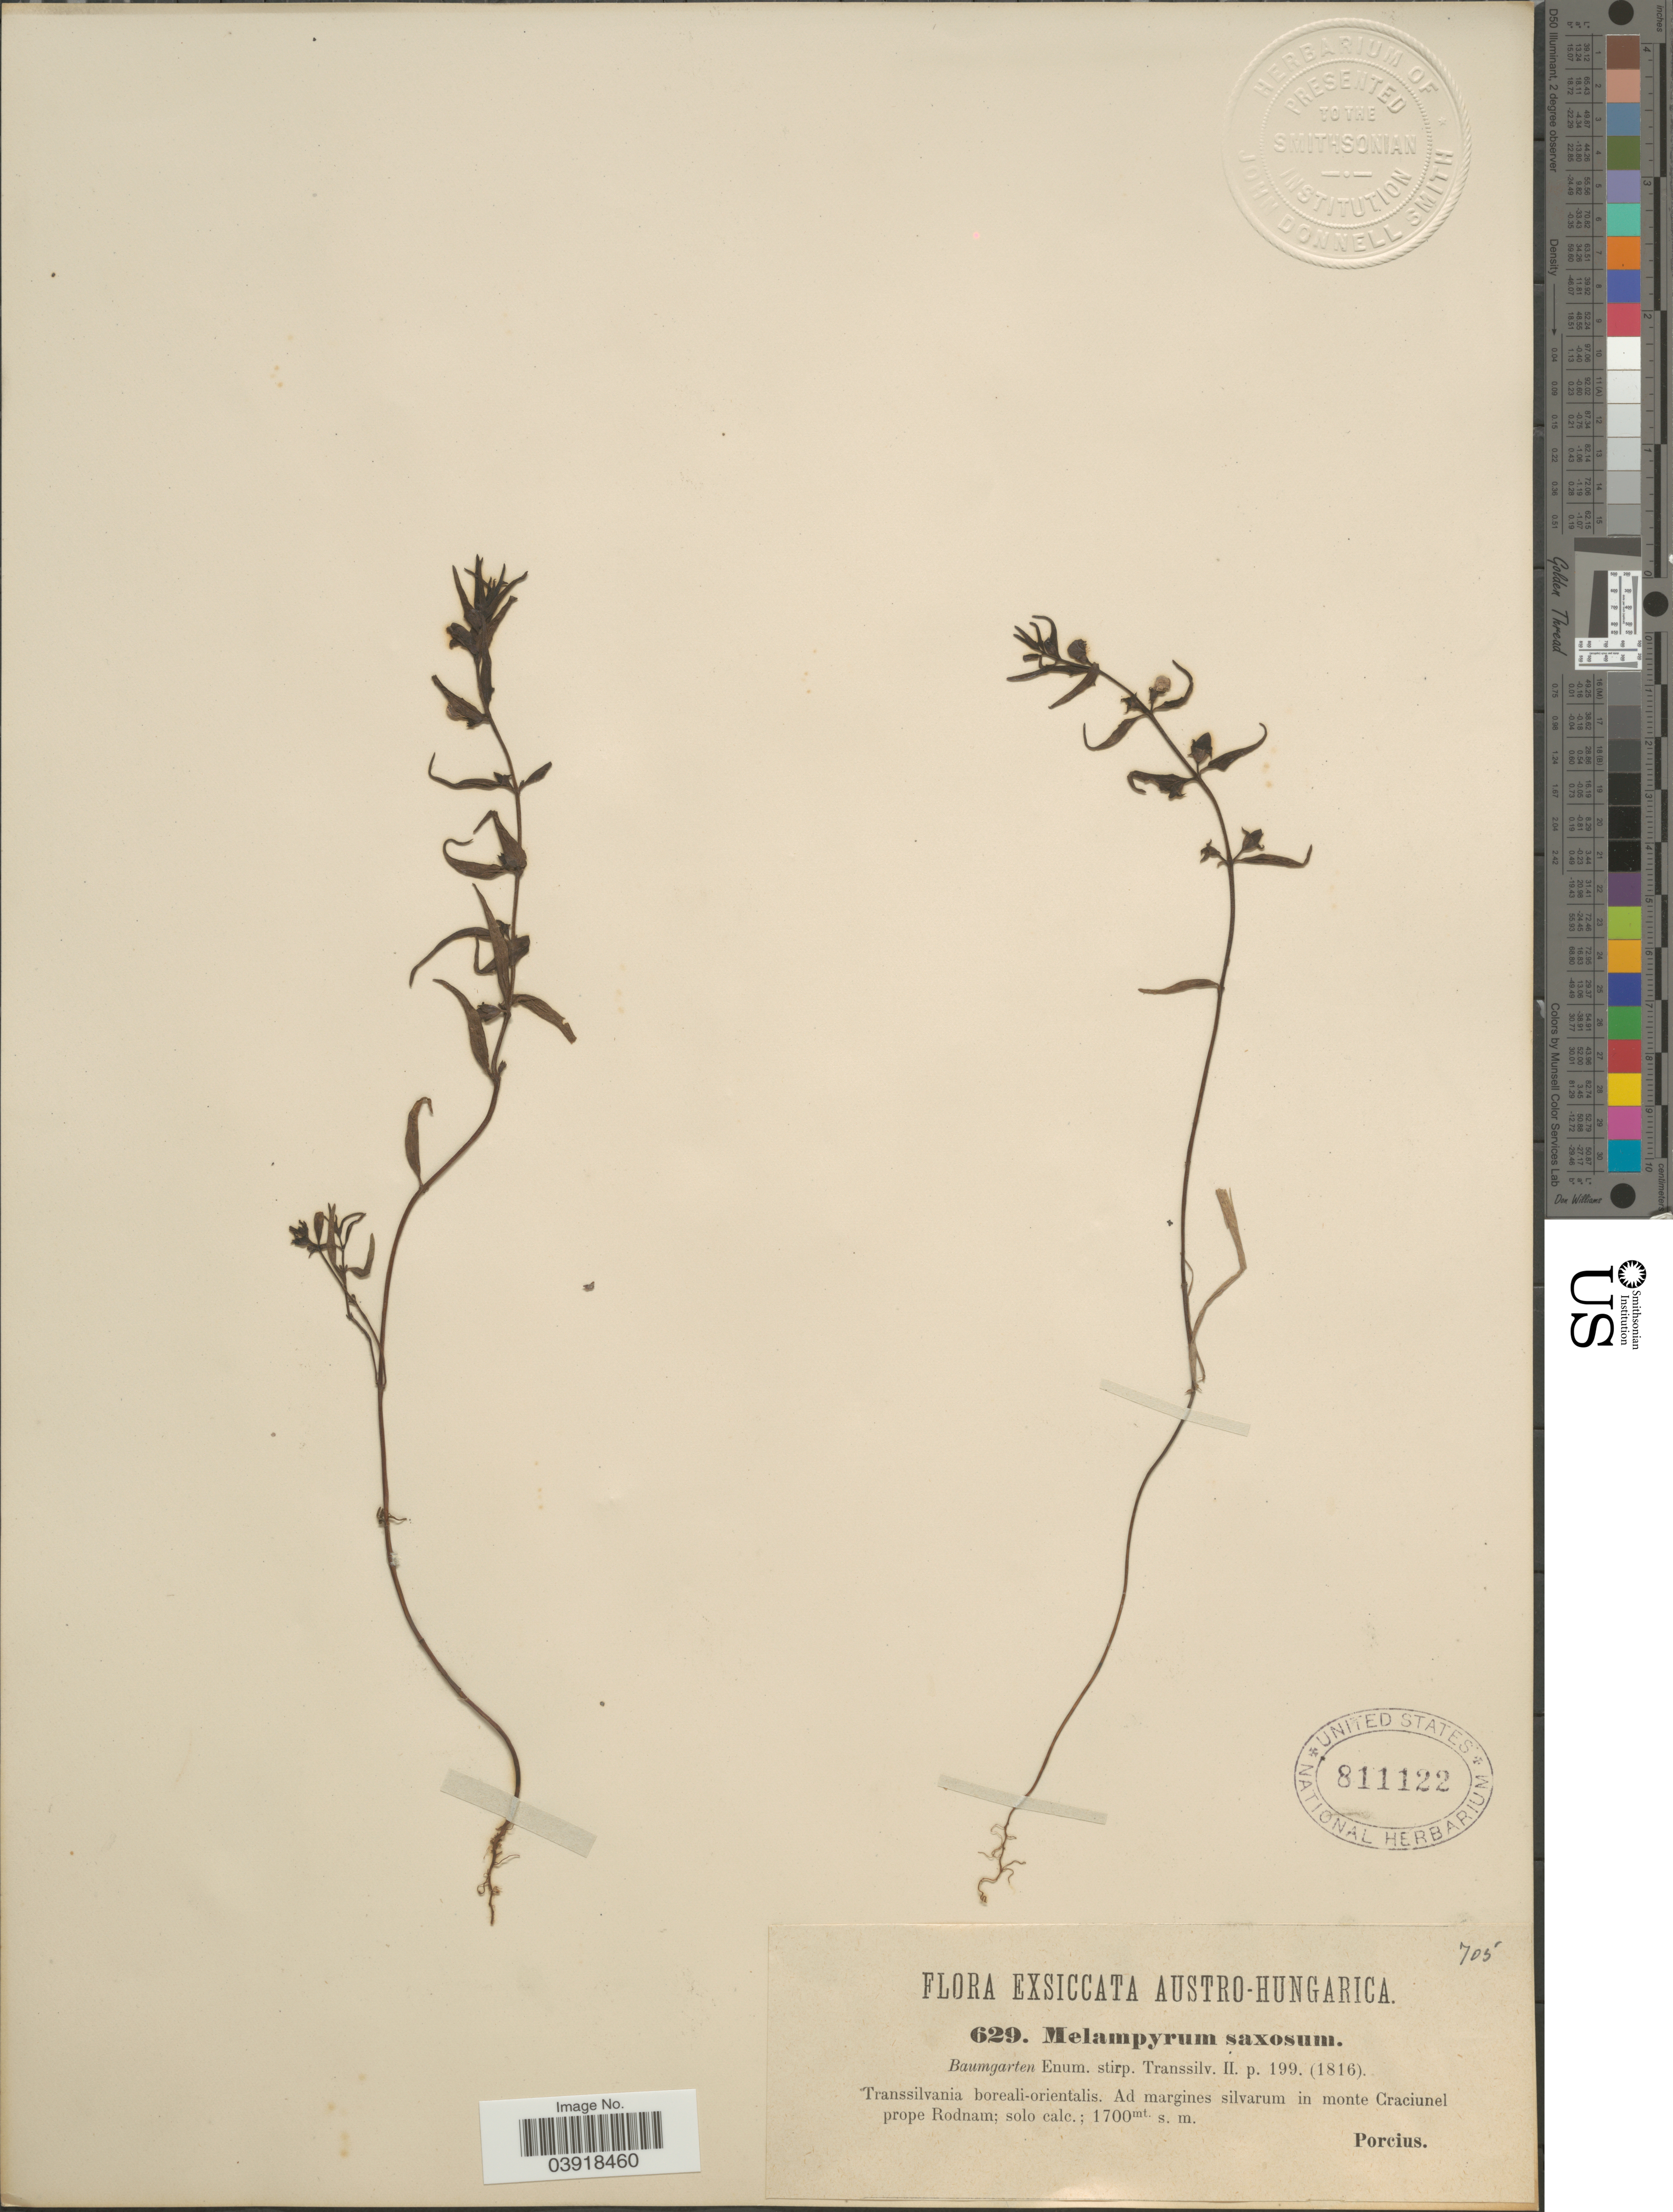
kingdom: Plantae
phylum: Tracheophyta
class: Magnoliopsida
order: Lamiales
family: Orobanchaceae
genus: Melampyrum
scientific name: Melampyrum saxosum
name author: Baumg.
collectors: Porcius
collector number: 629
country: Romania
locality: Austro-Hungarica. Transsilvania boreali-orientalis. Ad margines silvarum in monte Craciunel prope Rodnam.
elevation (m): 1700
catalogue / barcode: US 811122